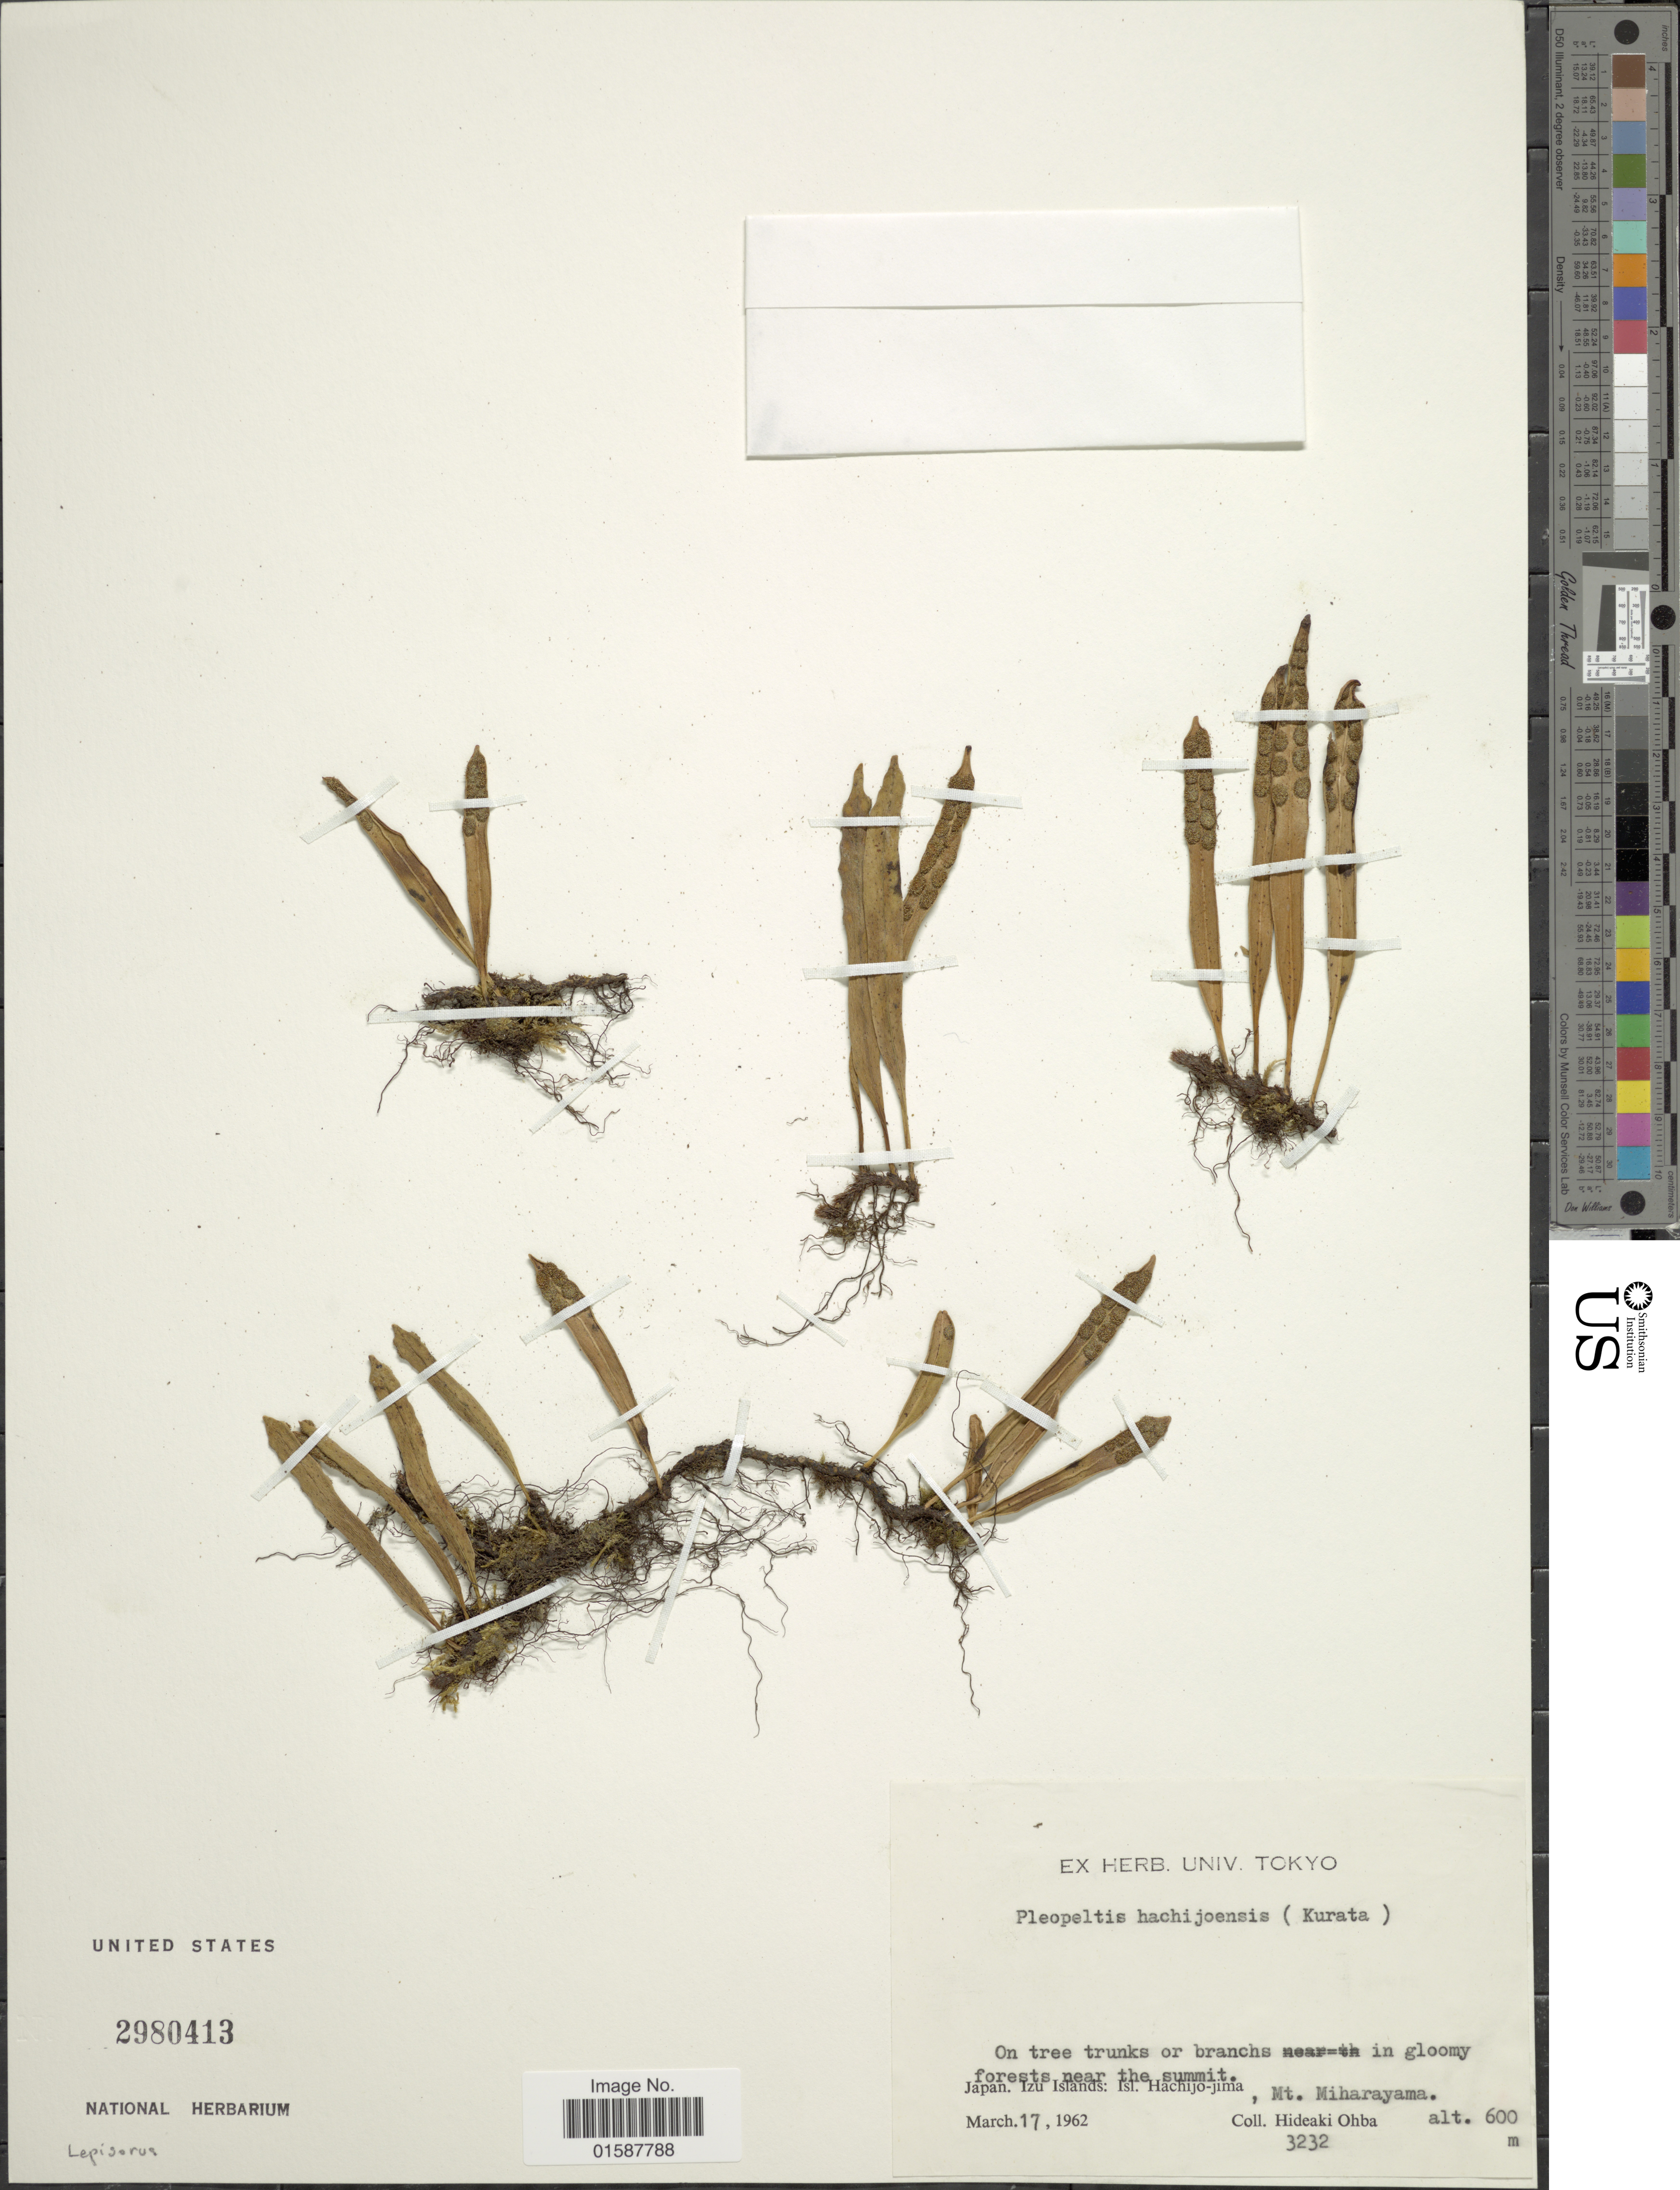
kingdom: Plantae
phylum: Tracheophyta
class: Polypodiopsida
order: Polypodiales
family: Polypodiaceae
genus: Lepisorus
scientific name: Lepisorus hachijoensis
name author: Sa. Kurata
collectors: H. Ohba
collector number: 3232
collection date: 1962-03-17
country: Japan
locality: Japan, Izu Islands: Isl. Hachijo-jima, Mt. Miharayama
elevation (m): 600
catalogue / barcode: US 2980413